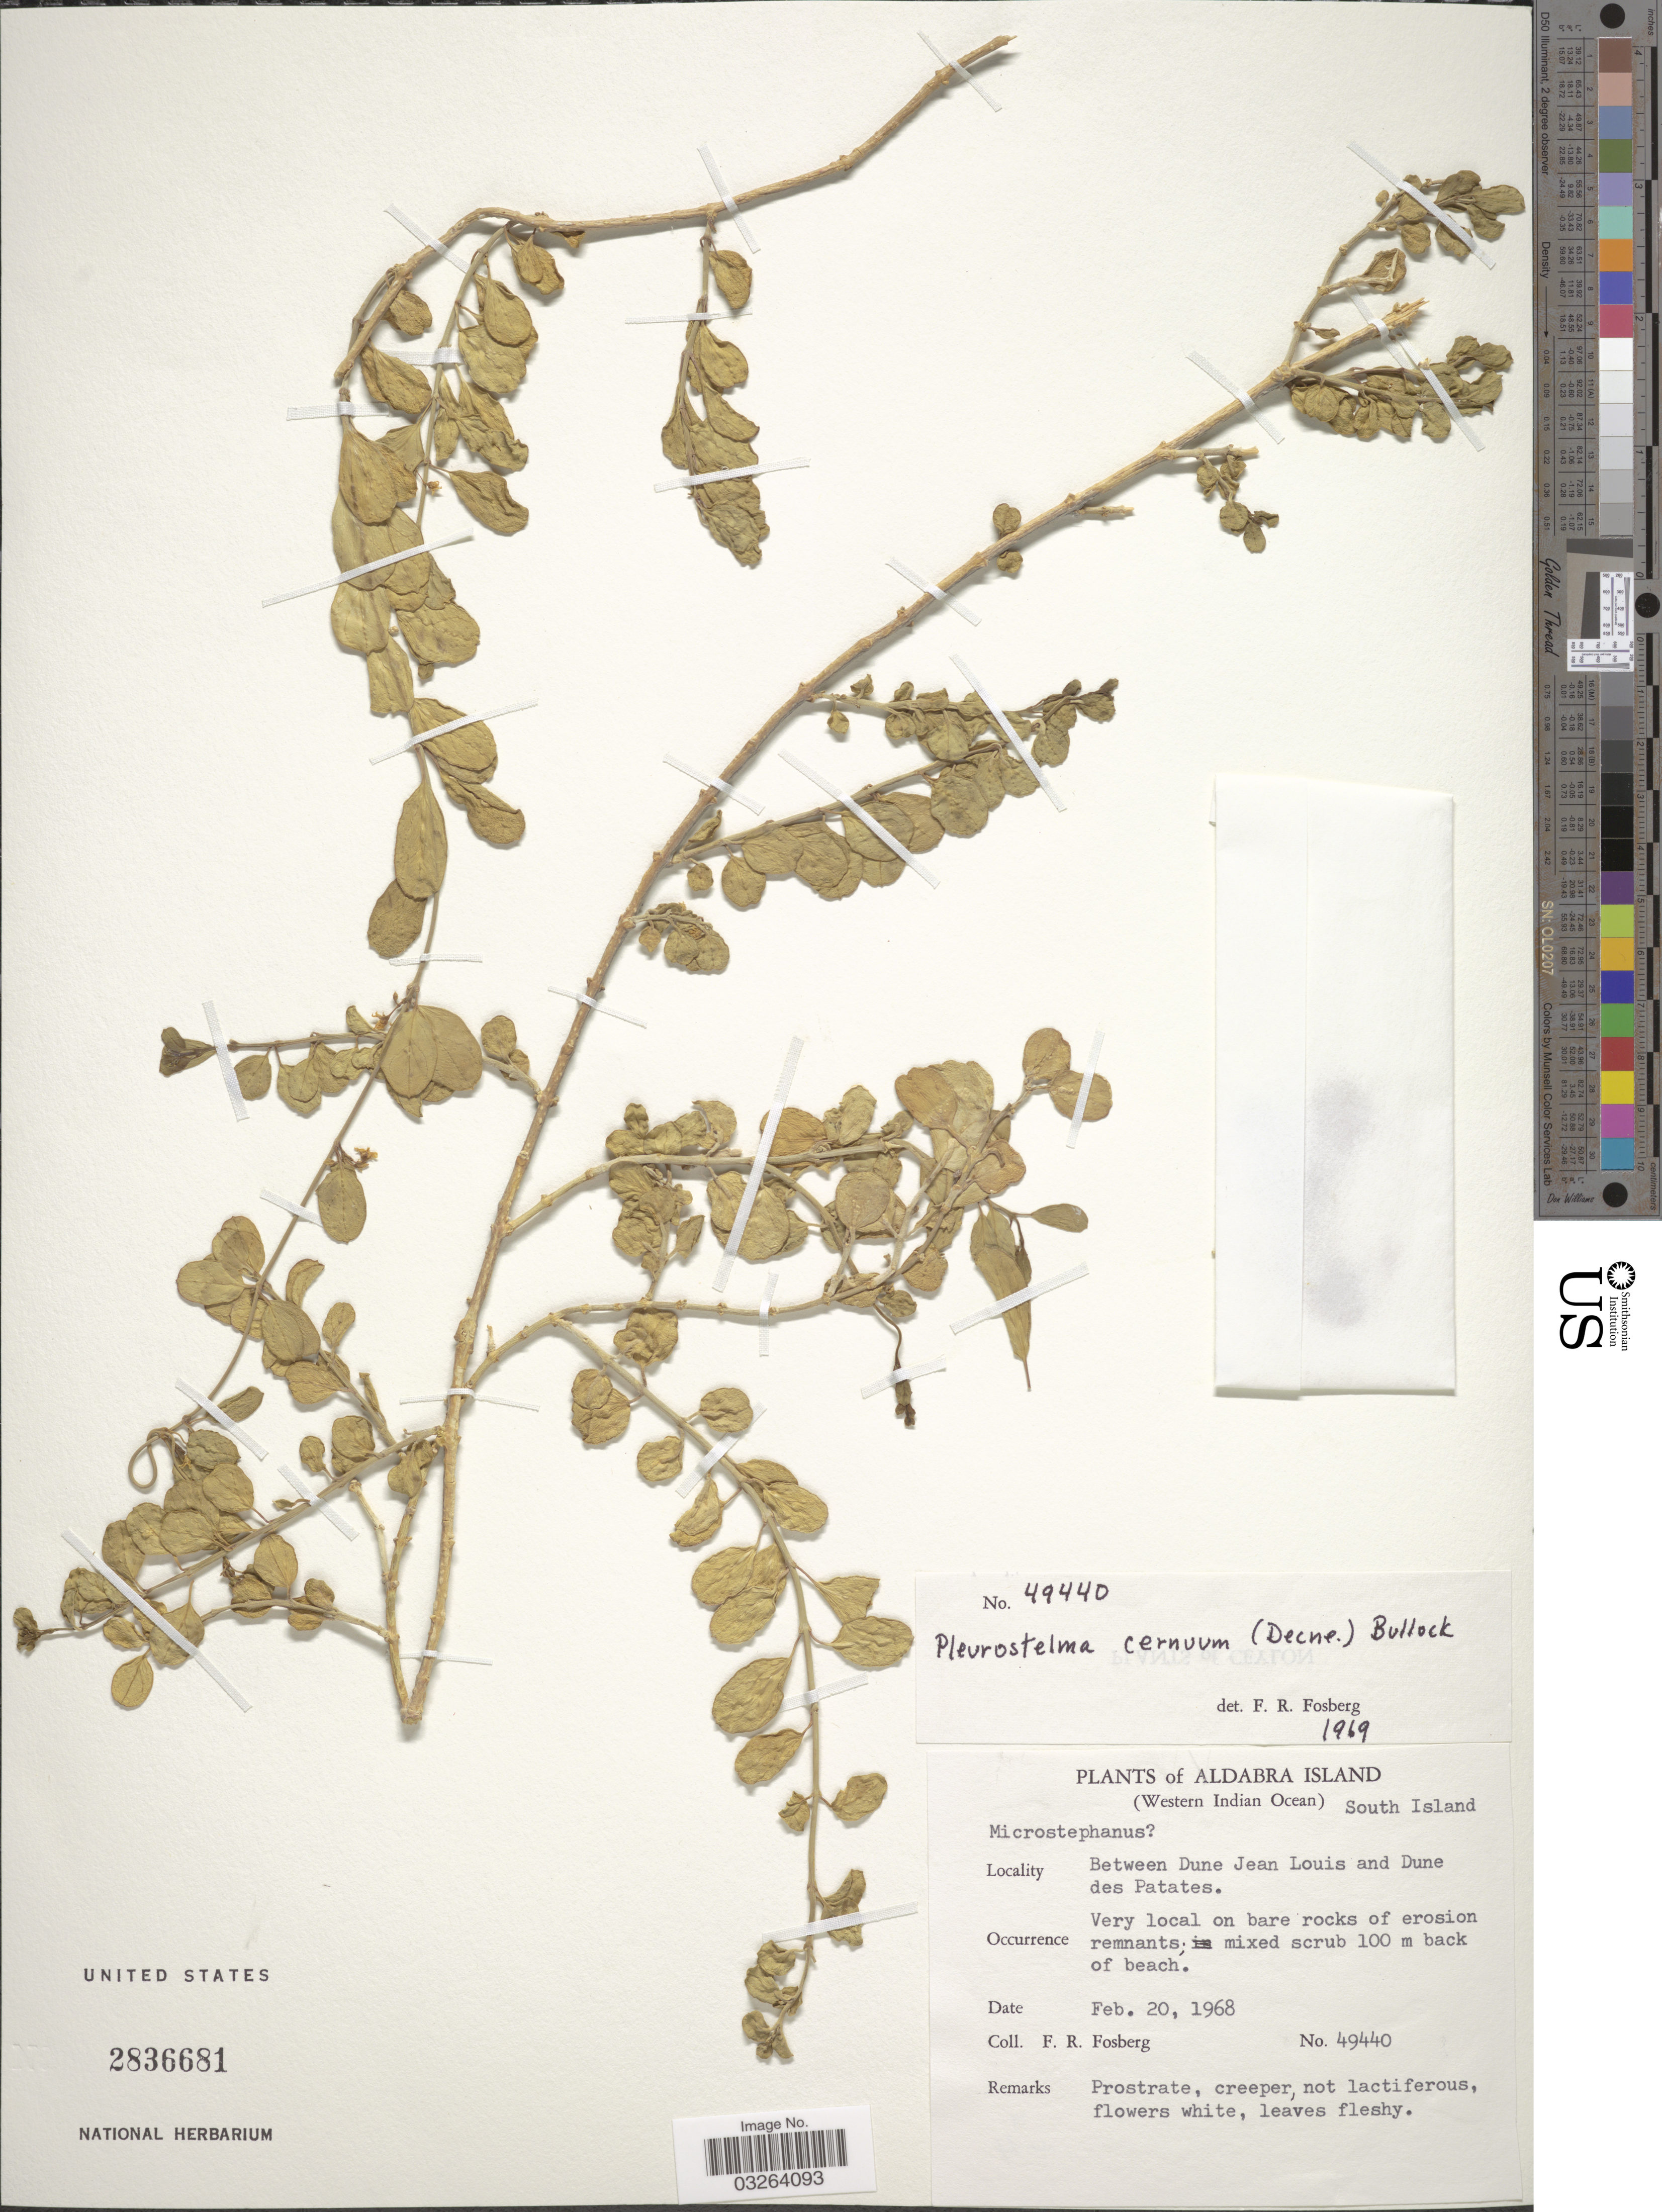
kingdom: Plantae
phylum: Tracheophyta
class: Magnoliopsida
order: Gentianales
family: Apocynaceae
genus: Pleurostelma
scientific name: Pleurostelma cernuum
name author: (Decne.) Bullock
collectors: F. R. Fosberg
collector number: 49440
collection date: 1968-02-20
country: Seychelles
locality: Aldabra Island. (Western Indian Ocean) South Island. Between Dune Jean Louis and Dune des Patatas.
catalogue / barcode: US 2836681